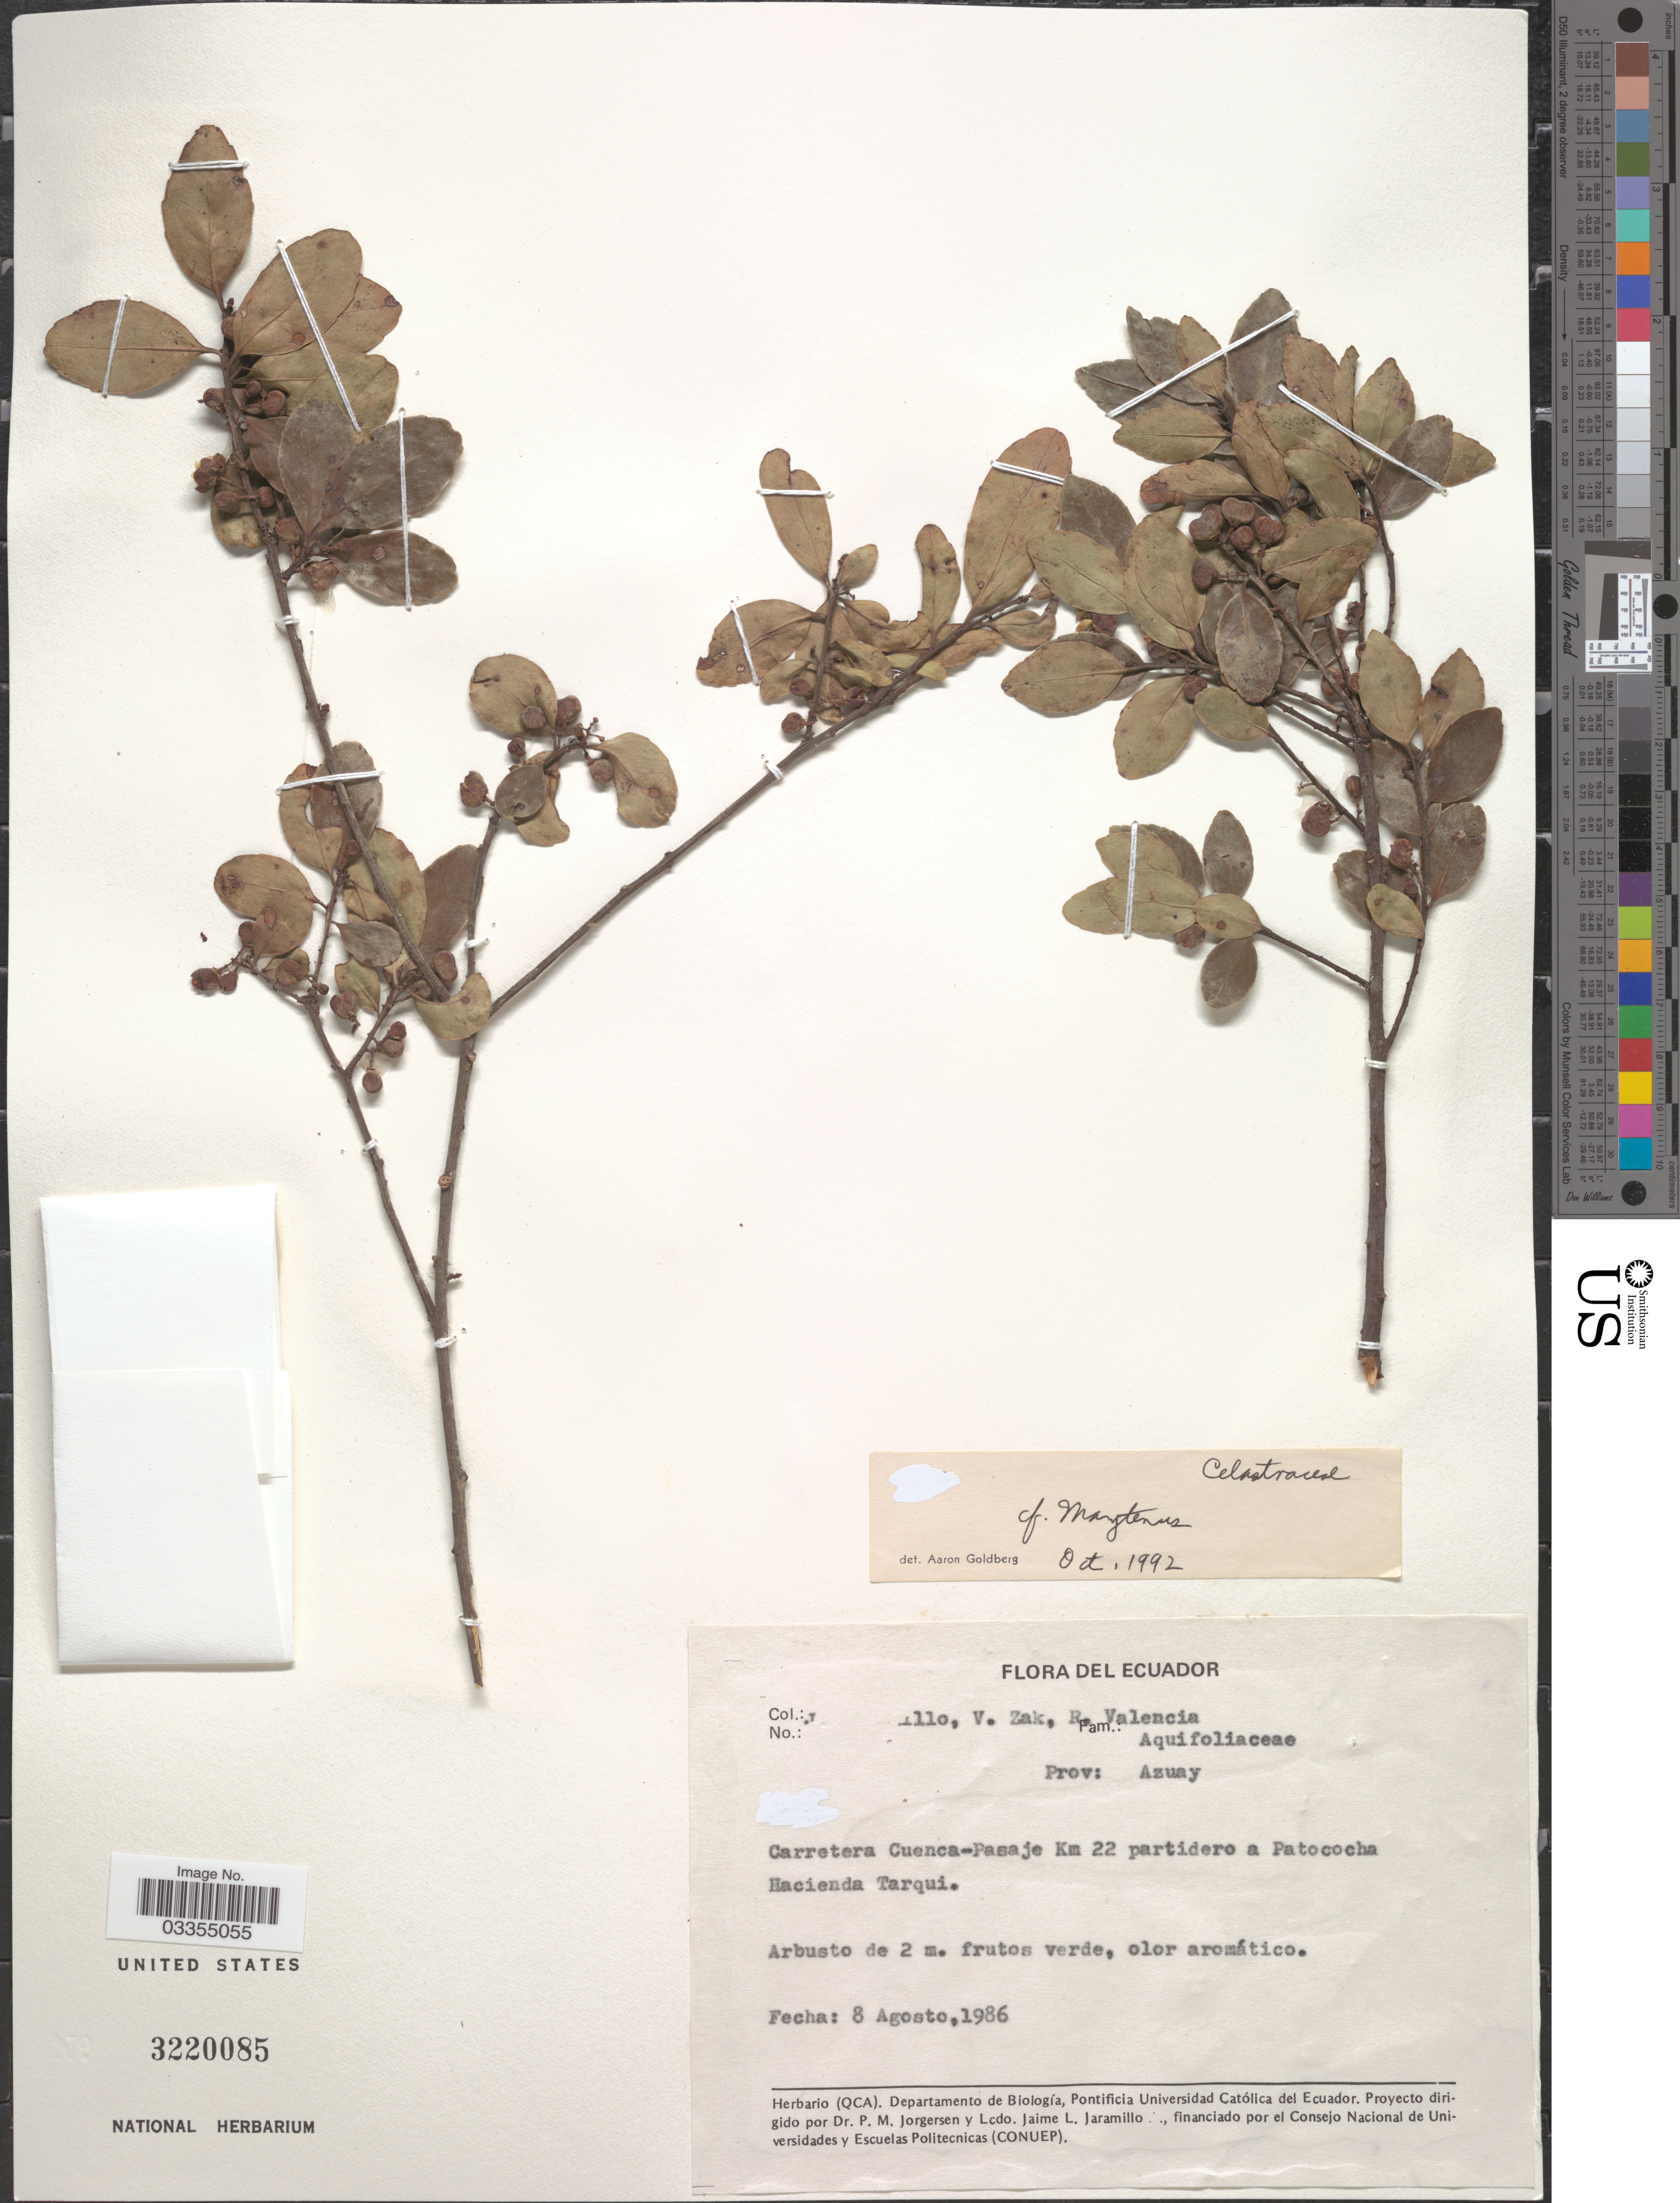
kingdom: Plantae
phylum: Tracheophyta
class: Magnoliopsida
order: Celastrales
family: Celastraceae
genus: Maytenus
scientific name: Maytenus sp.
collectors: J. Jaramillo, V. Zak & R. Valencia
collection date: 1986-08-08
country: Ecuador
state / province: Azuay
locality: Carretera Cuenca-Pasaje Km 22 partidero a Patococha Hacienda Tarqui.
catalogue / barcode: US 3220085